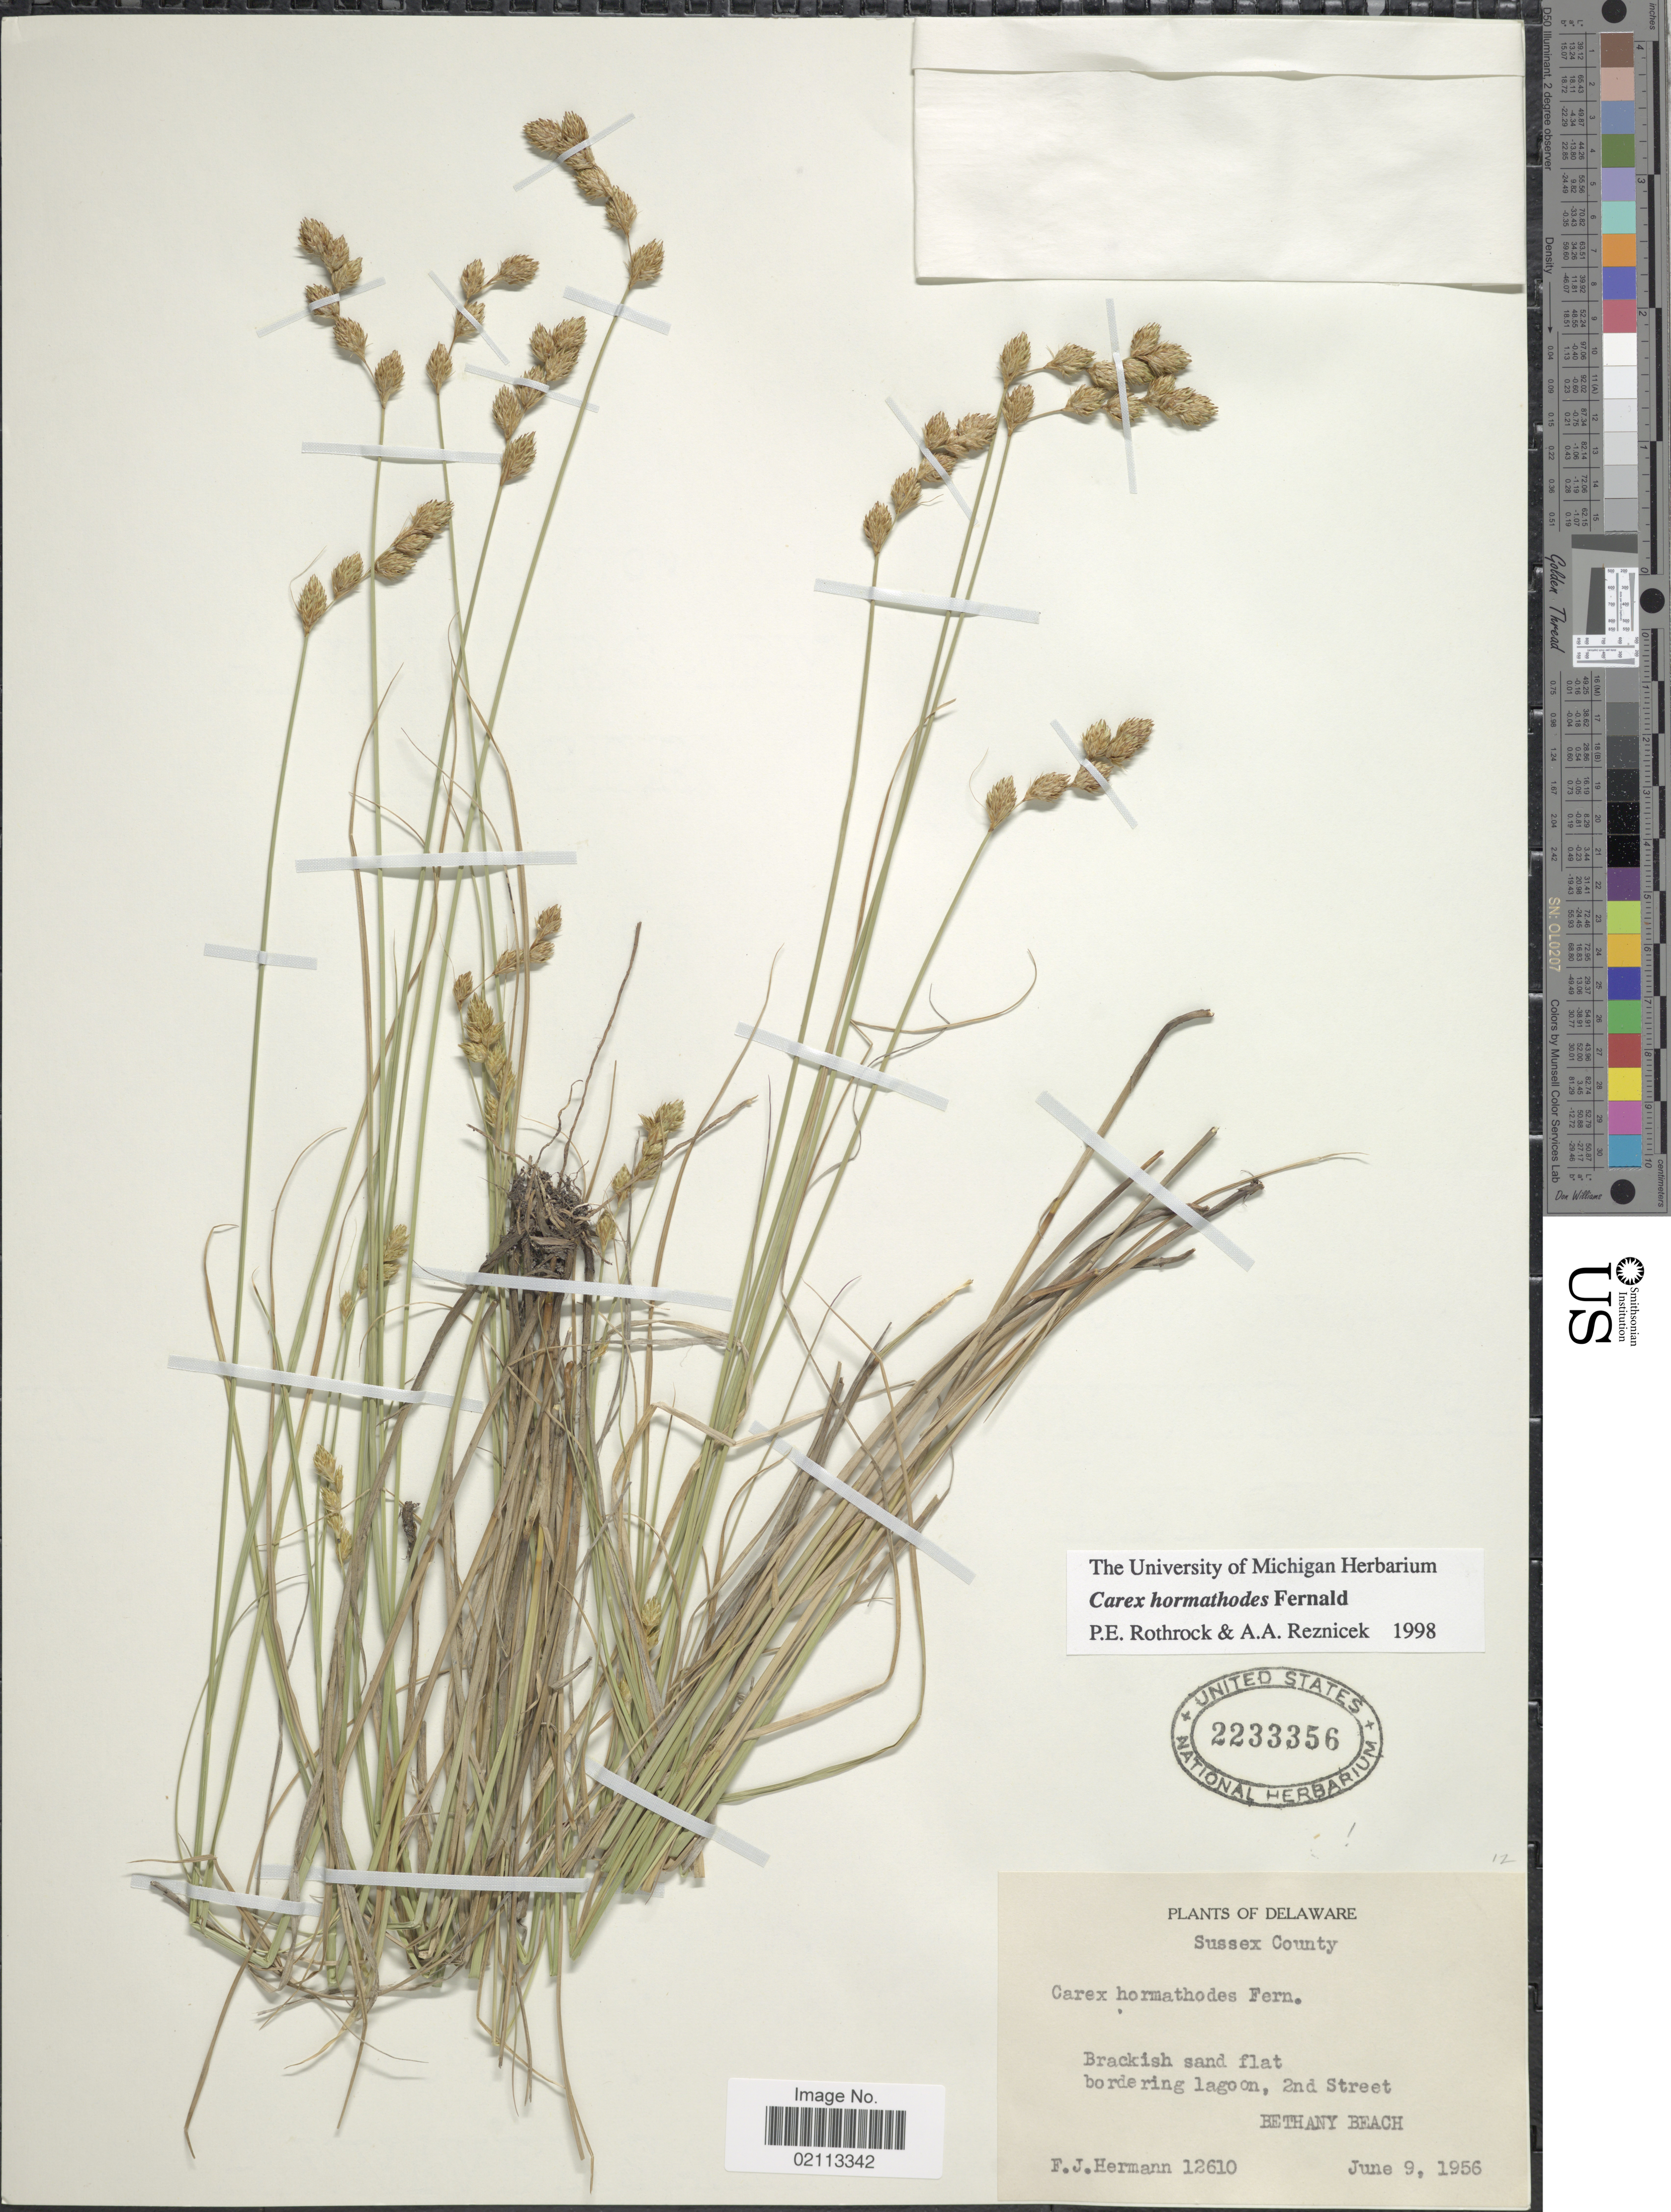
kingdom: Plantae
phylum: Tracheophyta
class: Liliopsida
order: Poales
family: Cyperaceae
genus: Carex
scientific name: Carex hormathodes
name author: Fernald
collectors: F. J. Hermann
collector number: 12610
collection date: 1956-06-09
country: United States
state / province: Delaware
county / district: Sussex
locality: Sussex County, Brackish sand flat bordering lagoon, 2nd Street Bethany Beach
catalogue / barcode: US 2233356